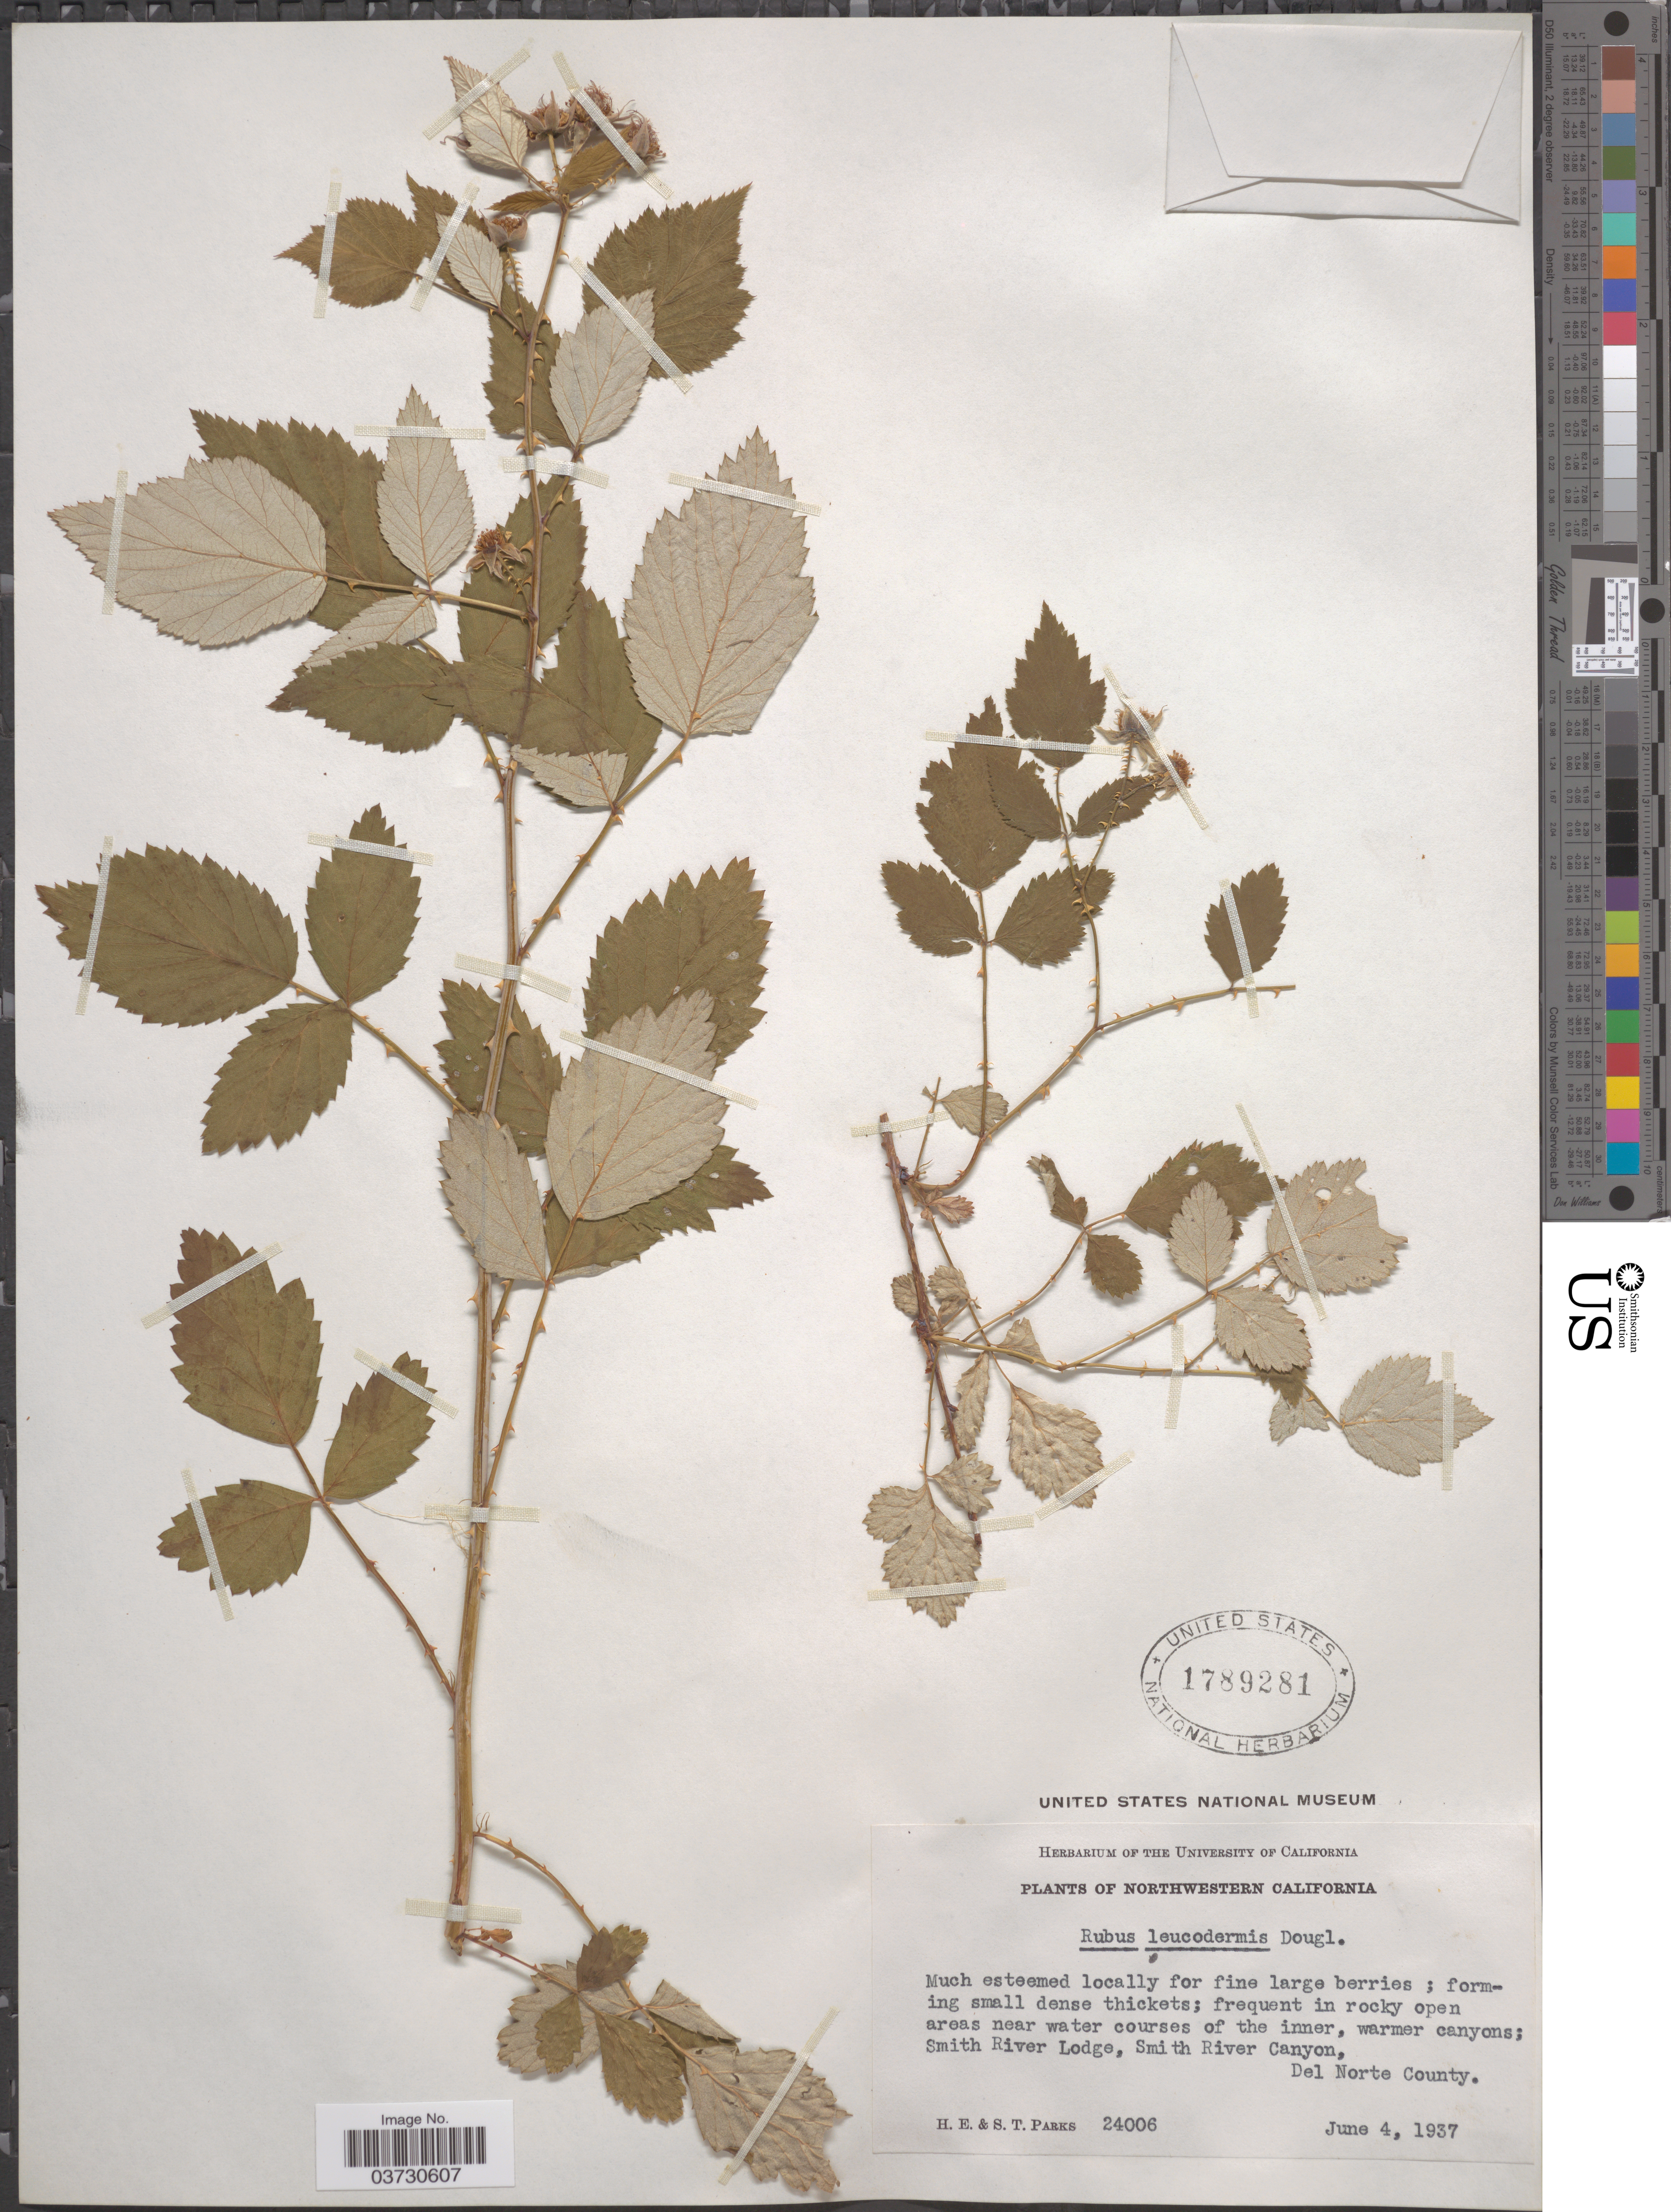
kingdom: Plantae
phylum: Tracheophyta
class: Magnoliopsida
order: Rosales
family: Rosaceae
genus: Rubus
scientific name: Rubus leucodermis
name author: Douglas ex Torr. & A. Gray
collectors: H. E. Parks & S. Parks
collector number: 24006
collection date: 1937-06-04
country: United States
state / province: California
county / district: Del Norte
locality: Northwestern California. Smith River Lodge, Smith River Canyon, Del Norte County.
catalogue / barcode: US 1789281